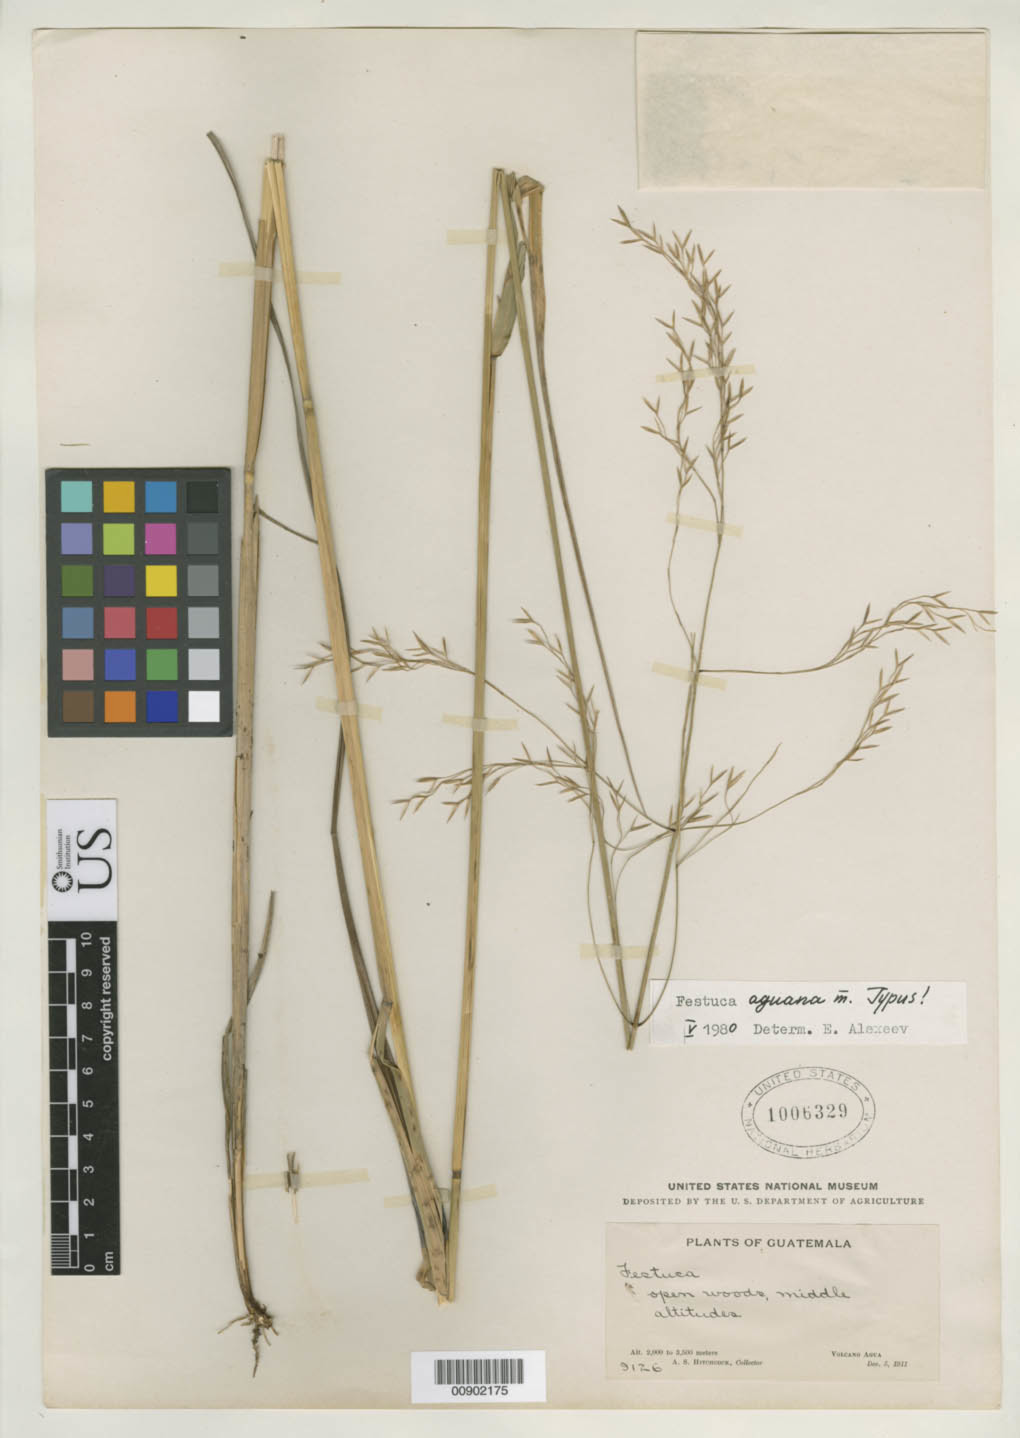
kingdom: Plantae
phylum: Tracheophyta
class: Liliopsida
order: Poales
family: Poaceae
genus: Festuca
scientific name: Festuca aguana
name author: E.B. Alexeev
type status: Holotype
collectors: A. S. Hitchcock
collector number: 9126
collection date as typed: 05 Dec 1911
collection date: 1911-12-05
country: Guatemala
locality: Volcano Aqua.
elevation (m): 2000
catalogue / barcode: US 1006329